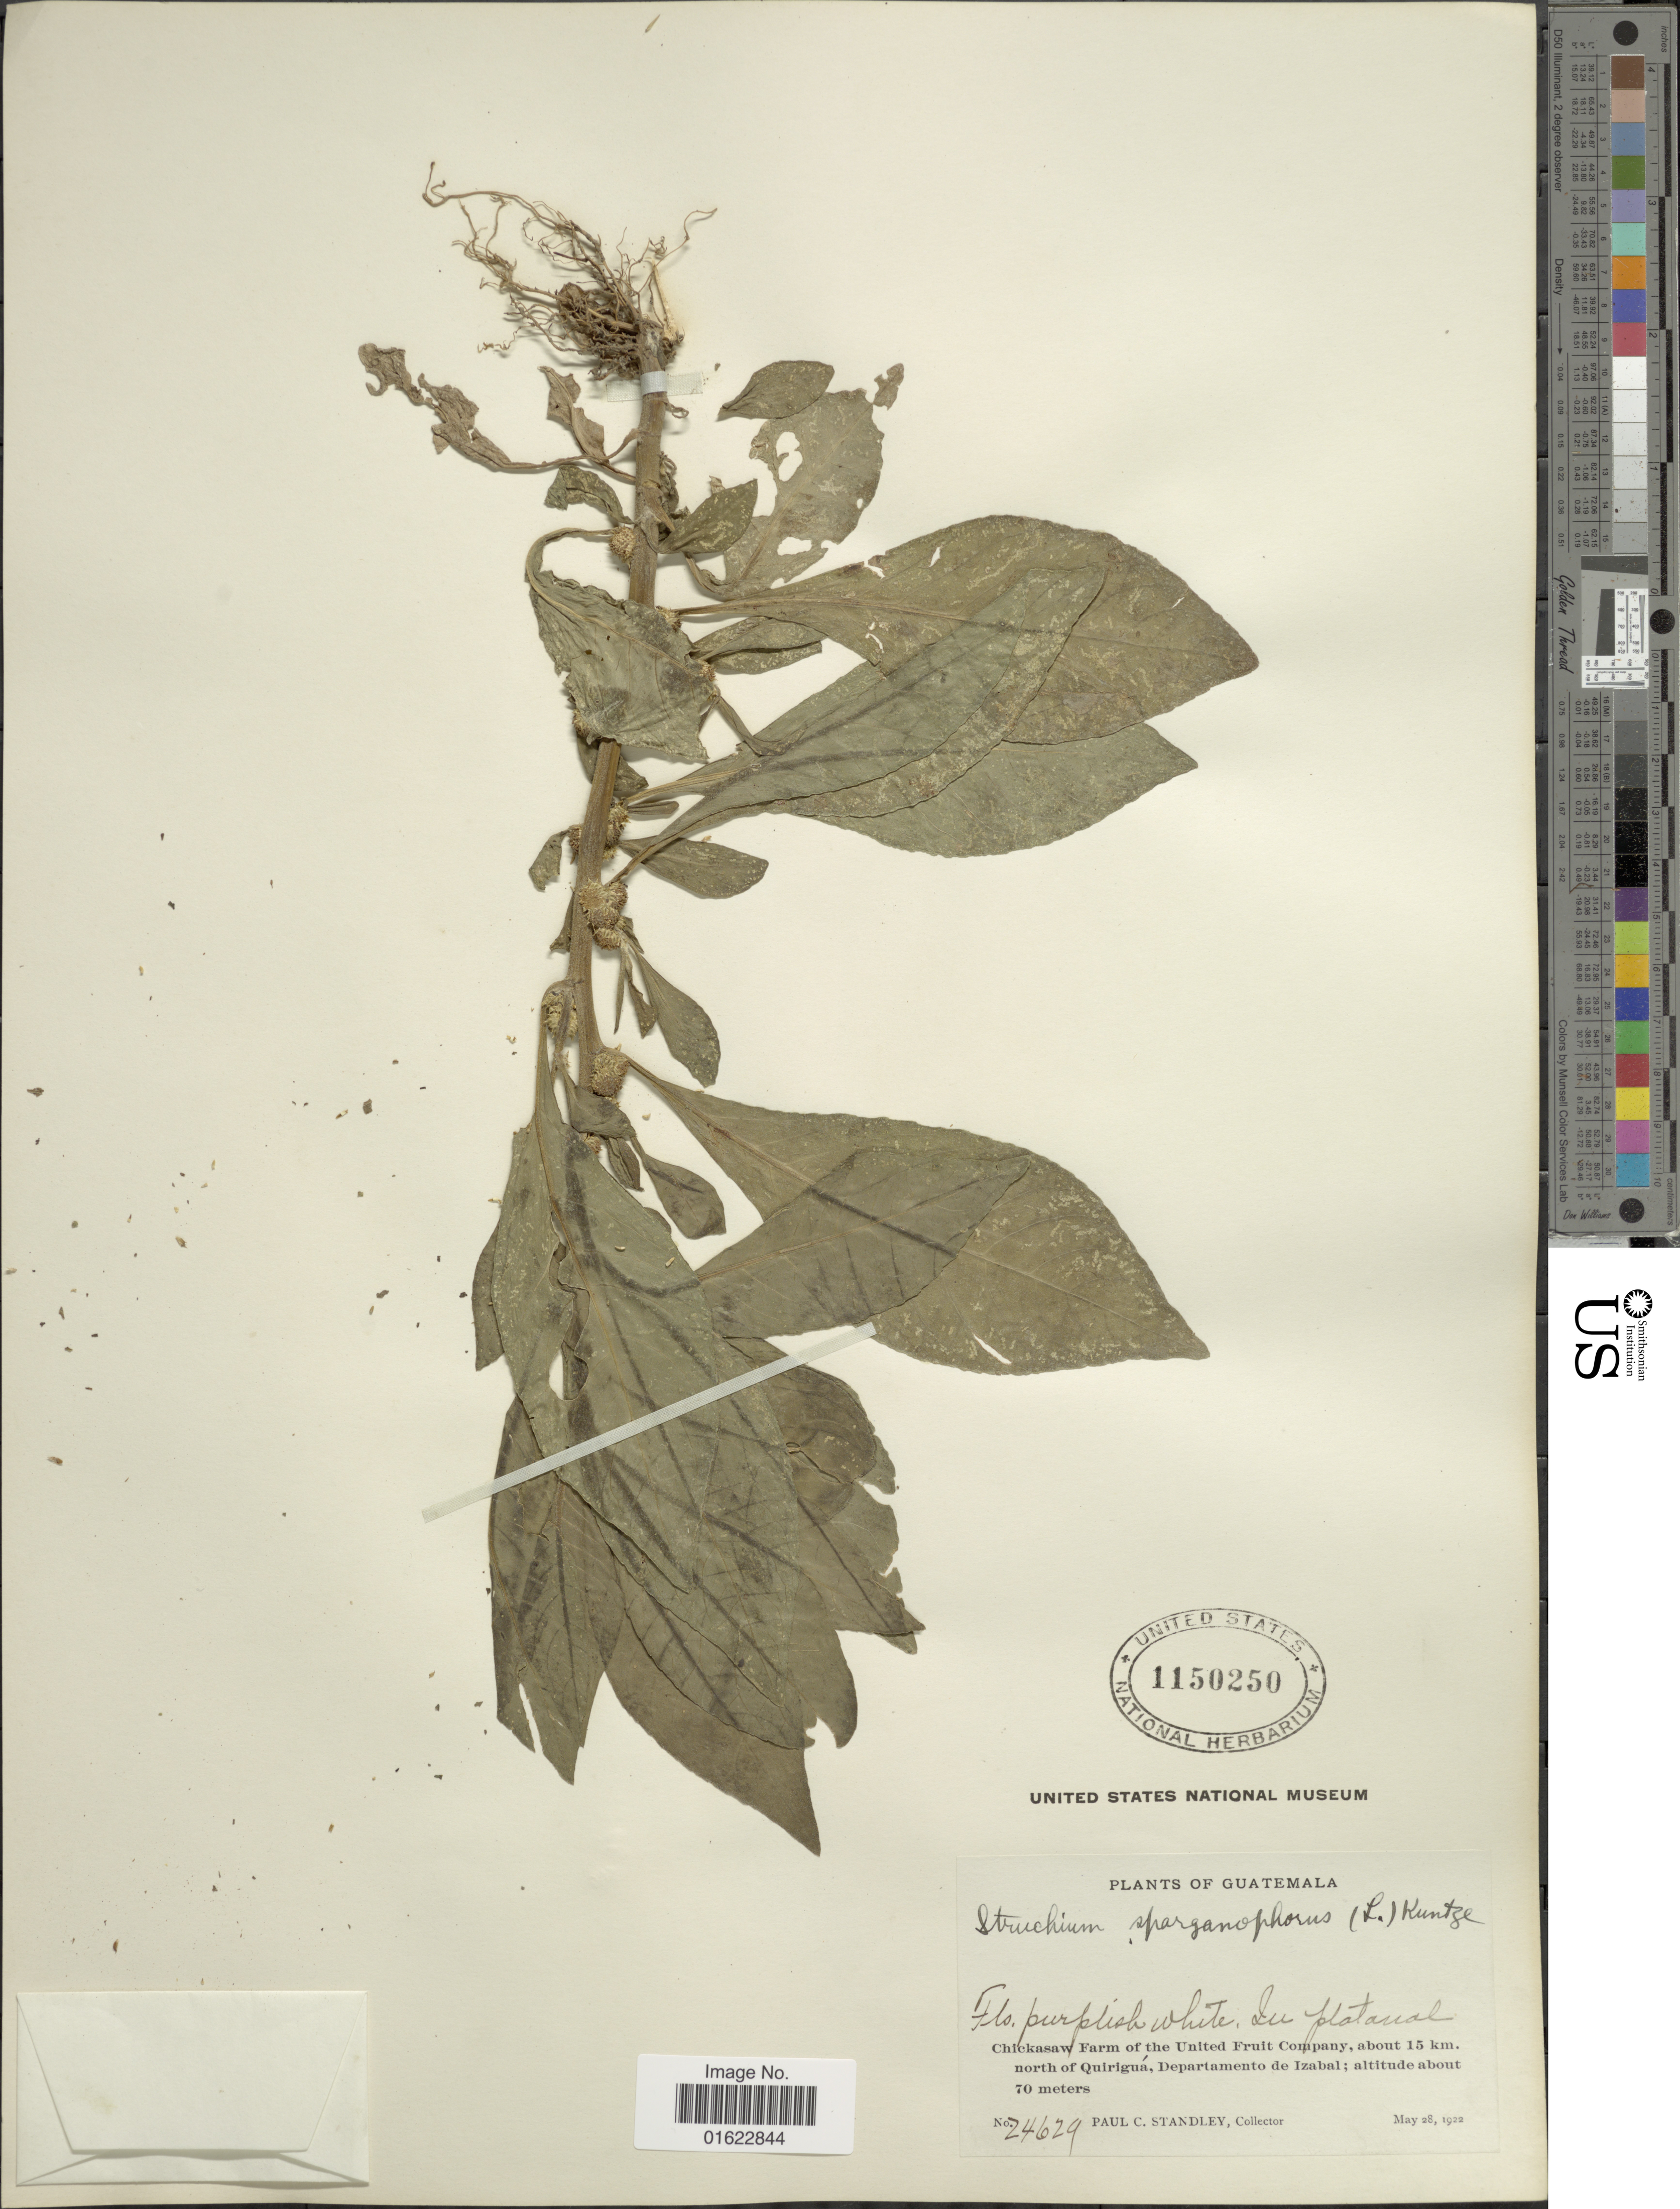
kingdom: Plantae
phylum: Tracheophyta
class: Magnoliopsida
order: Asterales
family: Asteraceae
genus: Struchium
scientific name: Struchium sparganophorum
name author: (L.) Kuntze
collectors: P. C. Standley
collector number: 24629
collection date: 1922-05-28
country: Guatemala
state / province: Izabal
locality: Guatemala. Chickasaw Farm of the United Fruit Company, about 15 km , north of Quirigua,departamento de Izabal.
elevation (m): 70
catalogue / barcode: US 1150250